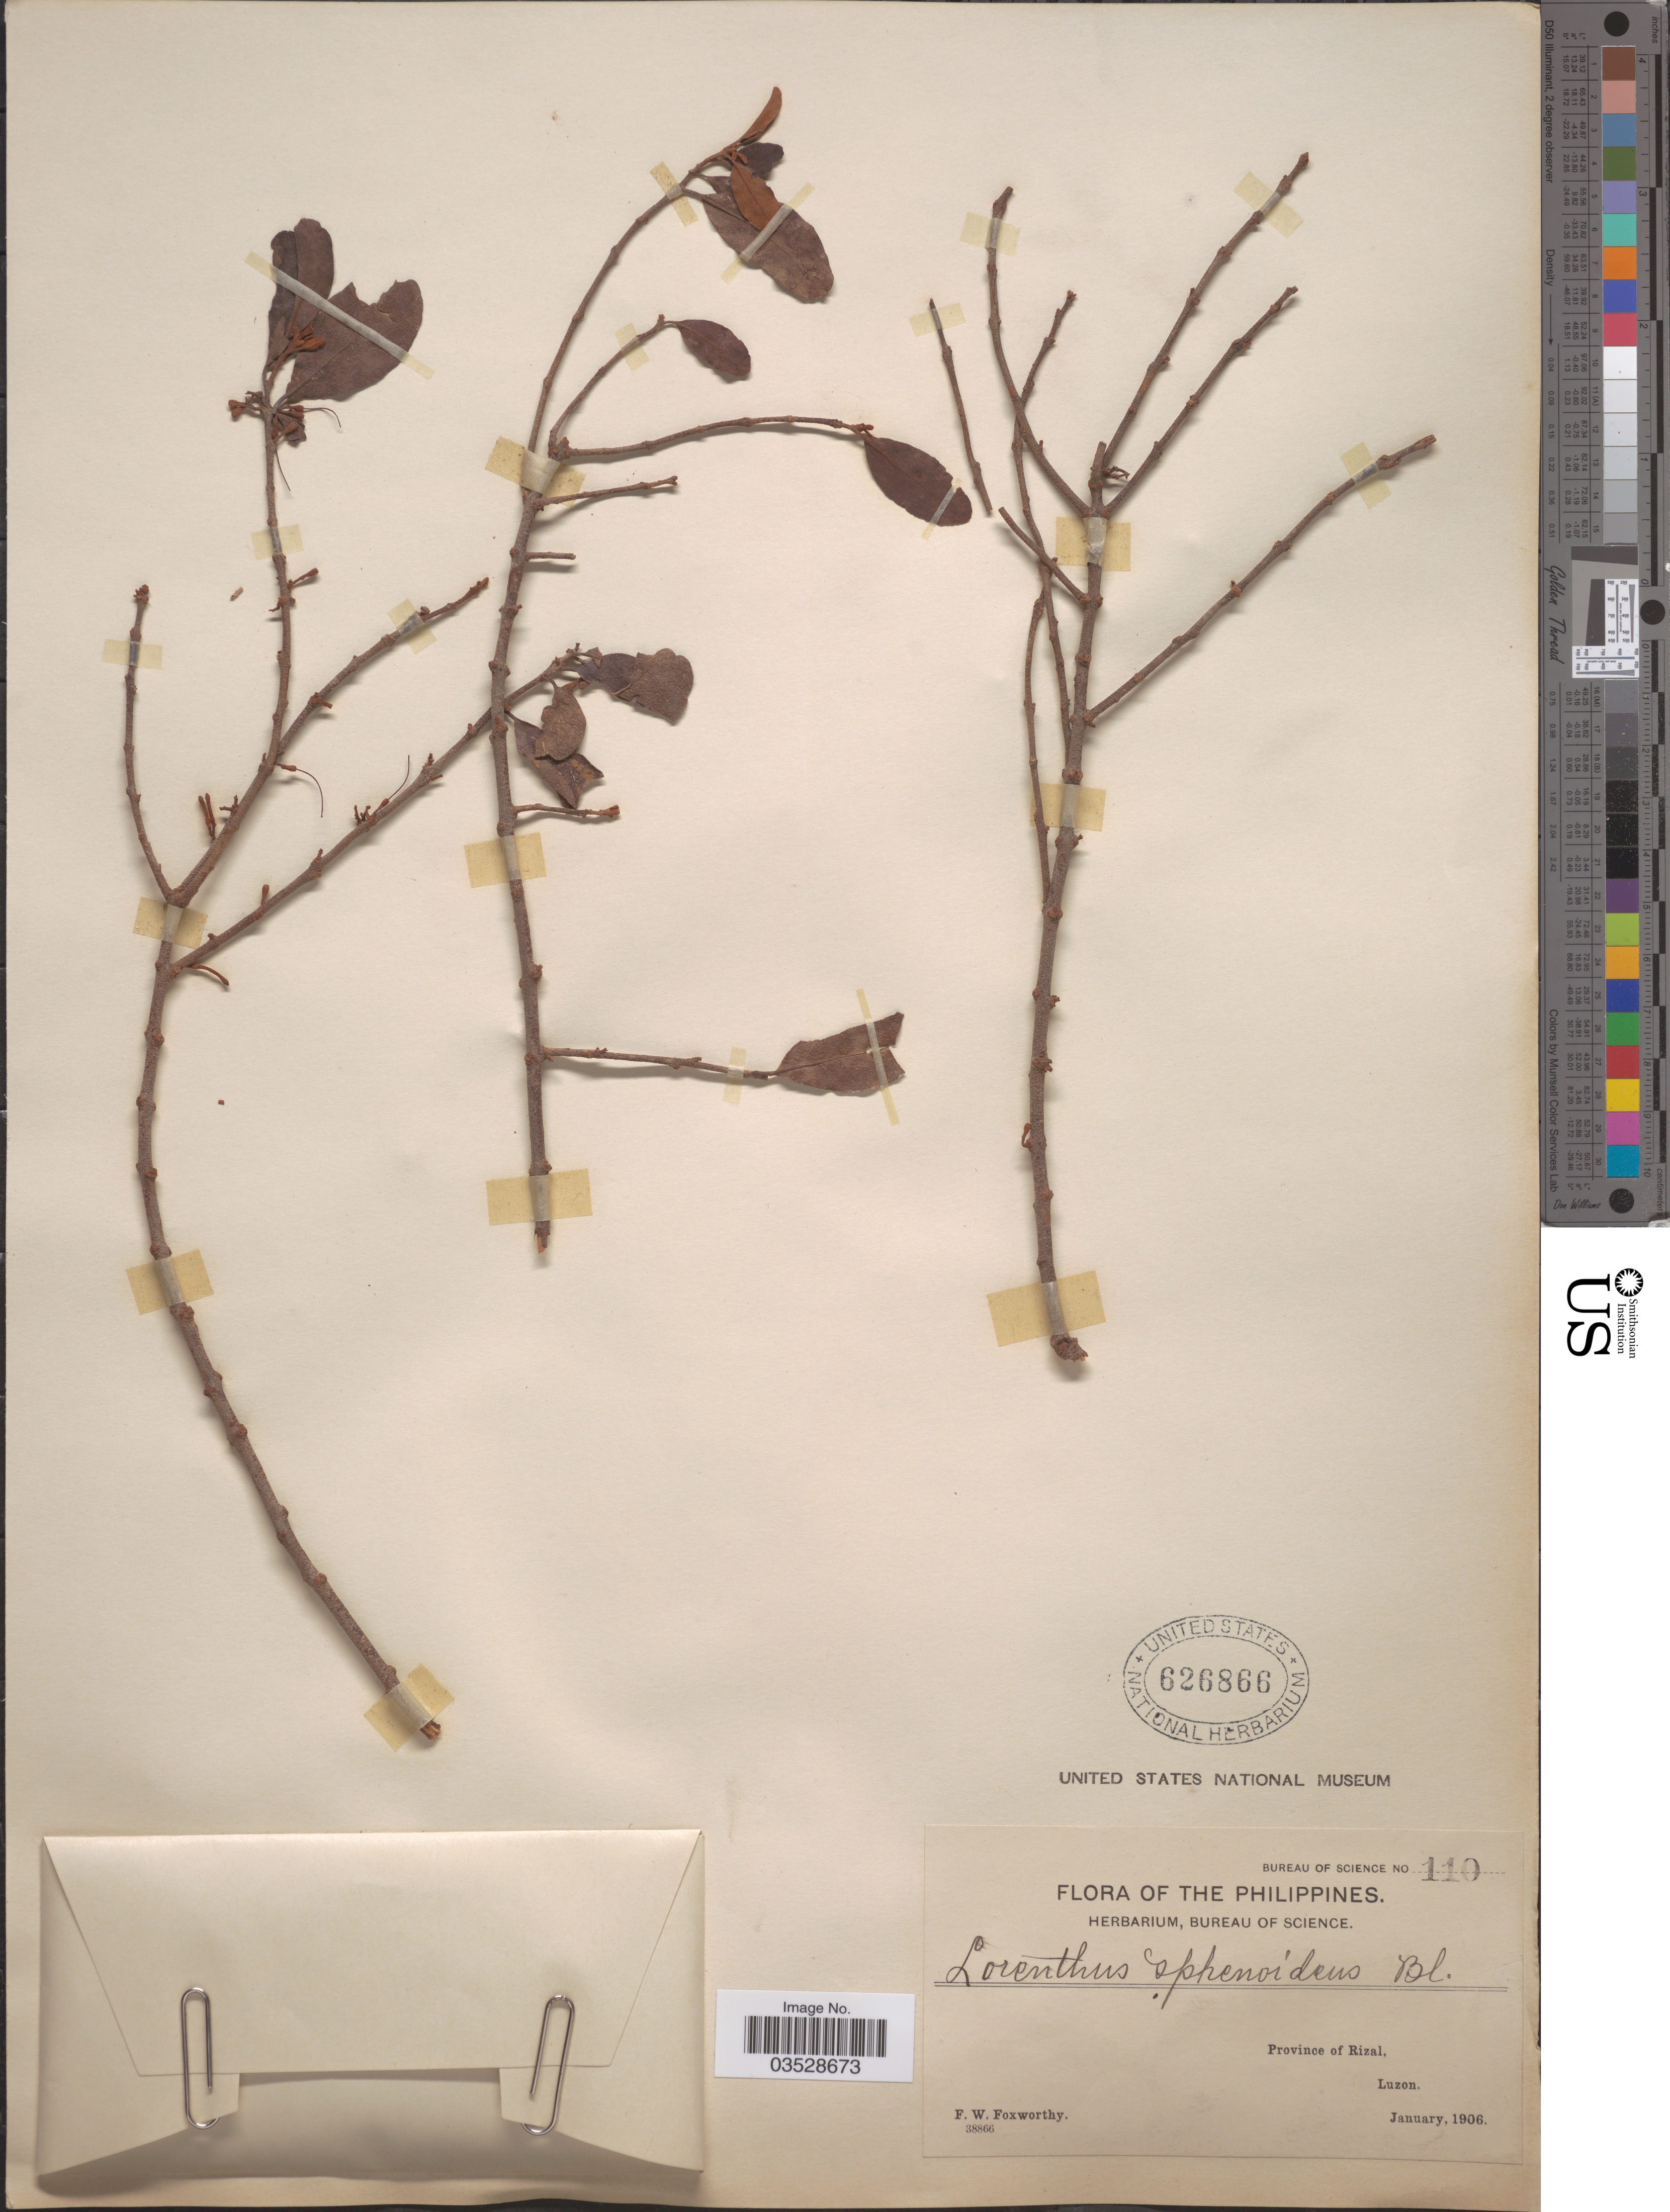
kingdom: Plantae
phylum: Tracheophyta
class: Magnoliopsida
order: Santalales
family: Loranthaceae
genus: Loranthus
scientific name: Loranthus sphenoideus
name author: Blume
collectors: F. W. Foxworthy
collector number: Bureau of Science 110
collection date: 1906-01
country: Philippines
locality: Province of Rizal, Luzon.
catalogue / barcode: US 626866